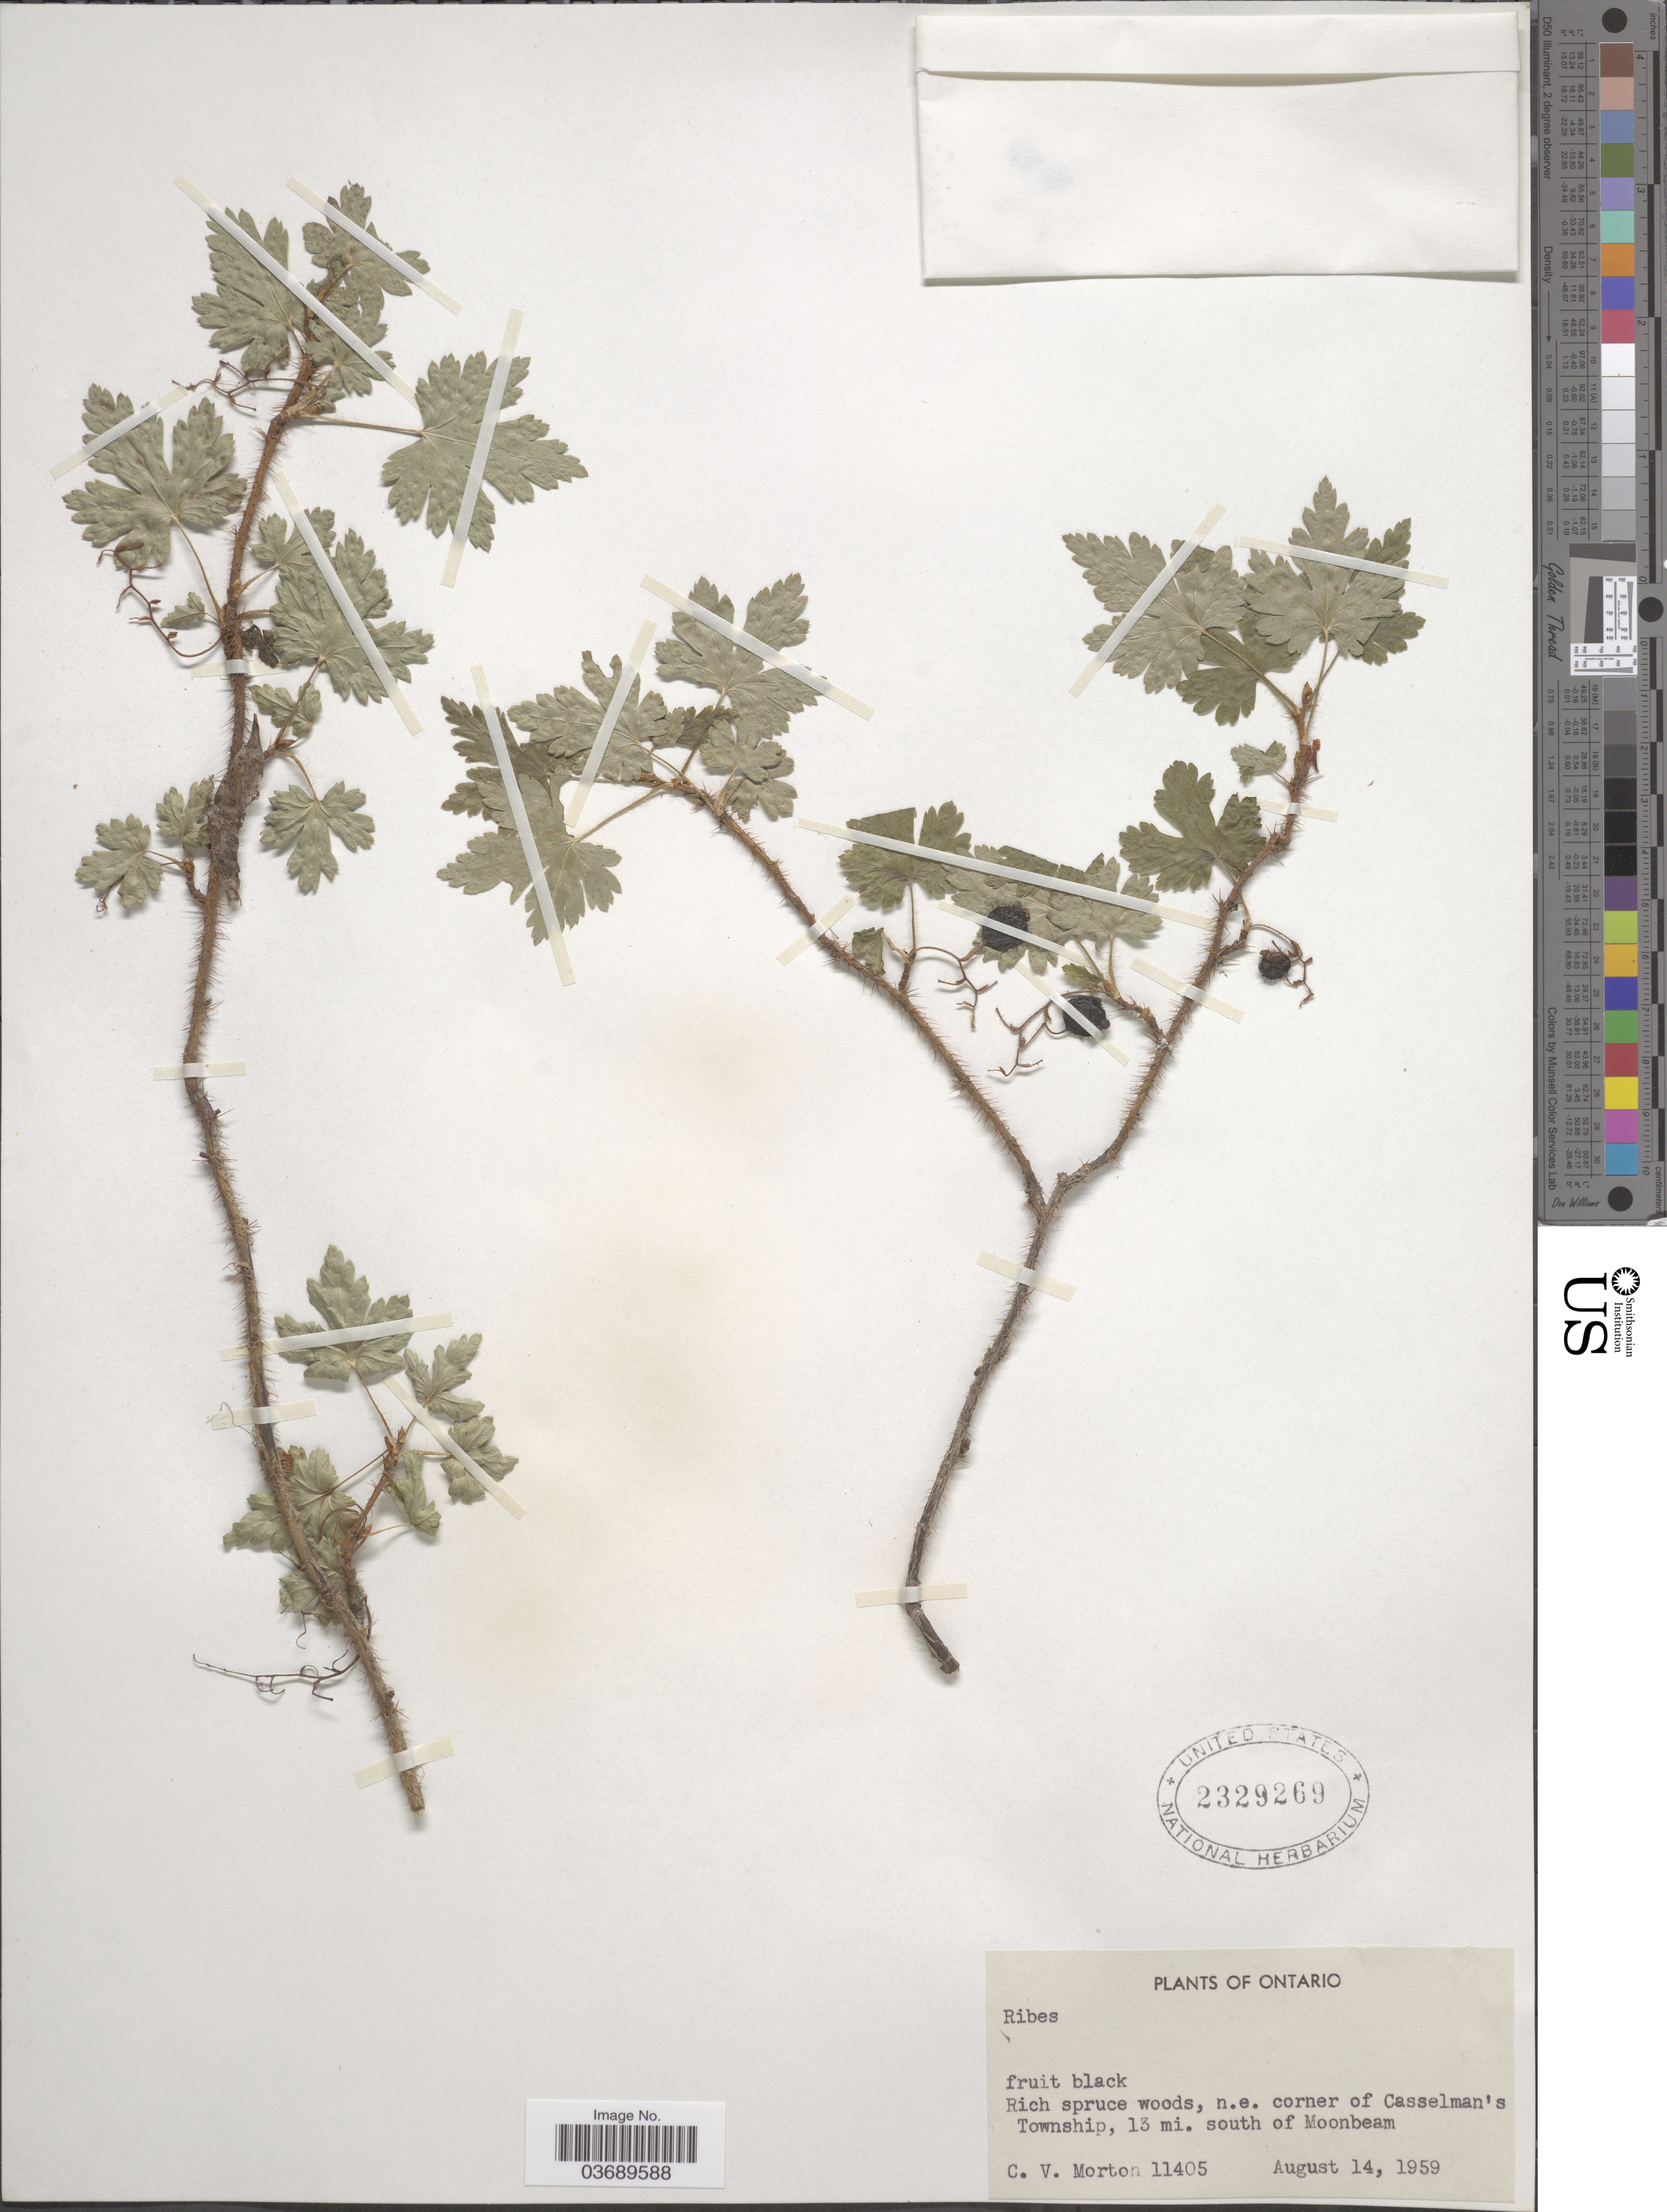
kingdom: Plantae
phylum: Tracheophyta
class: Magnoliopsida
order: Saxifragales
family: Grossulariaceae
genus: Ribes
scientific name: Ribes sp.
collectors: C. V. Morton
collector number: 11405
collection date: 1959-08-14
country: Canada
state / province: Ontario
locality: N.E. corner of Casselman's Township, 13 mi. south of Moonbeam.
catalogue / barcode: US 2329269